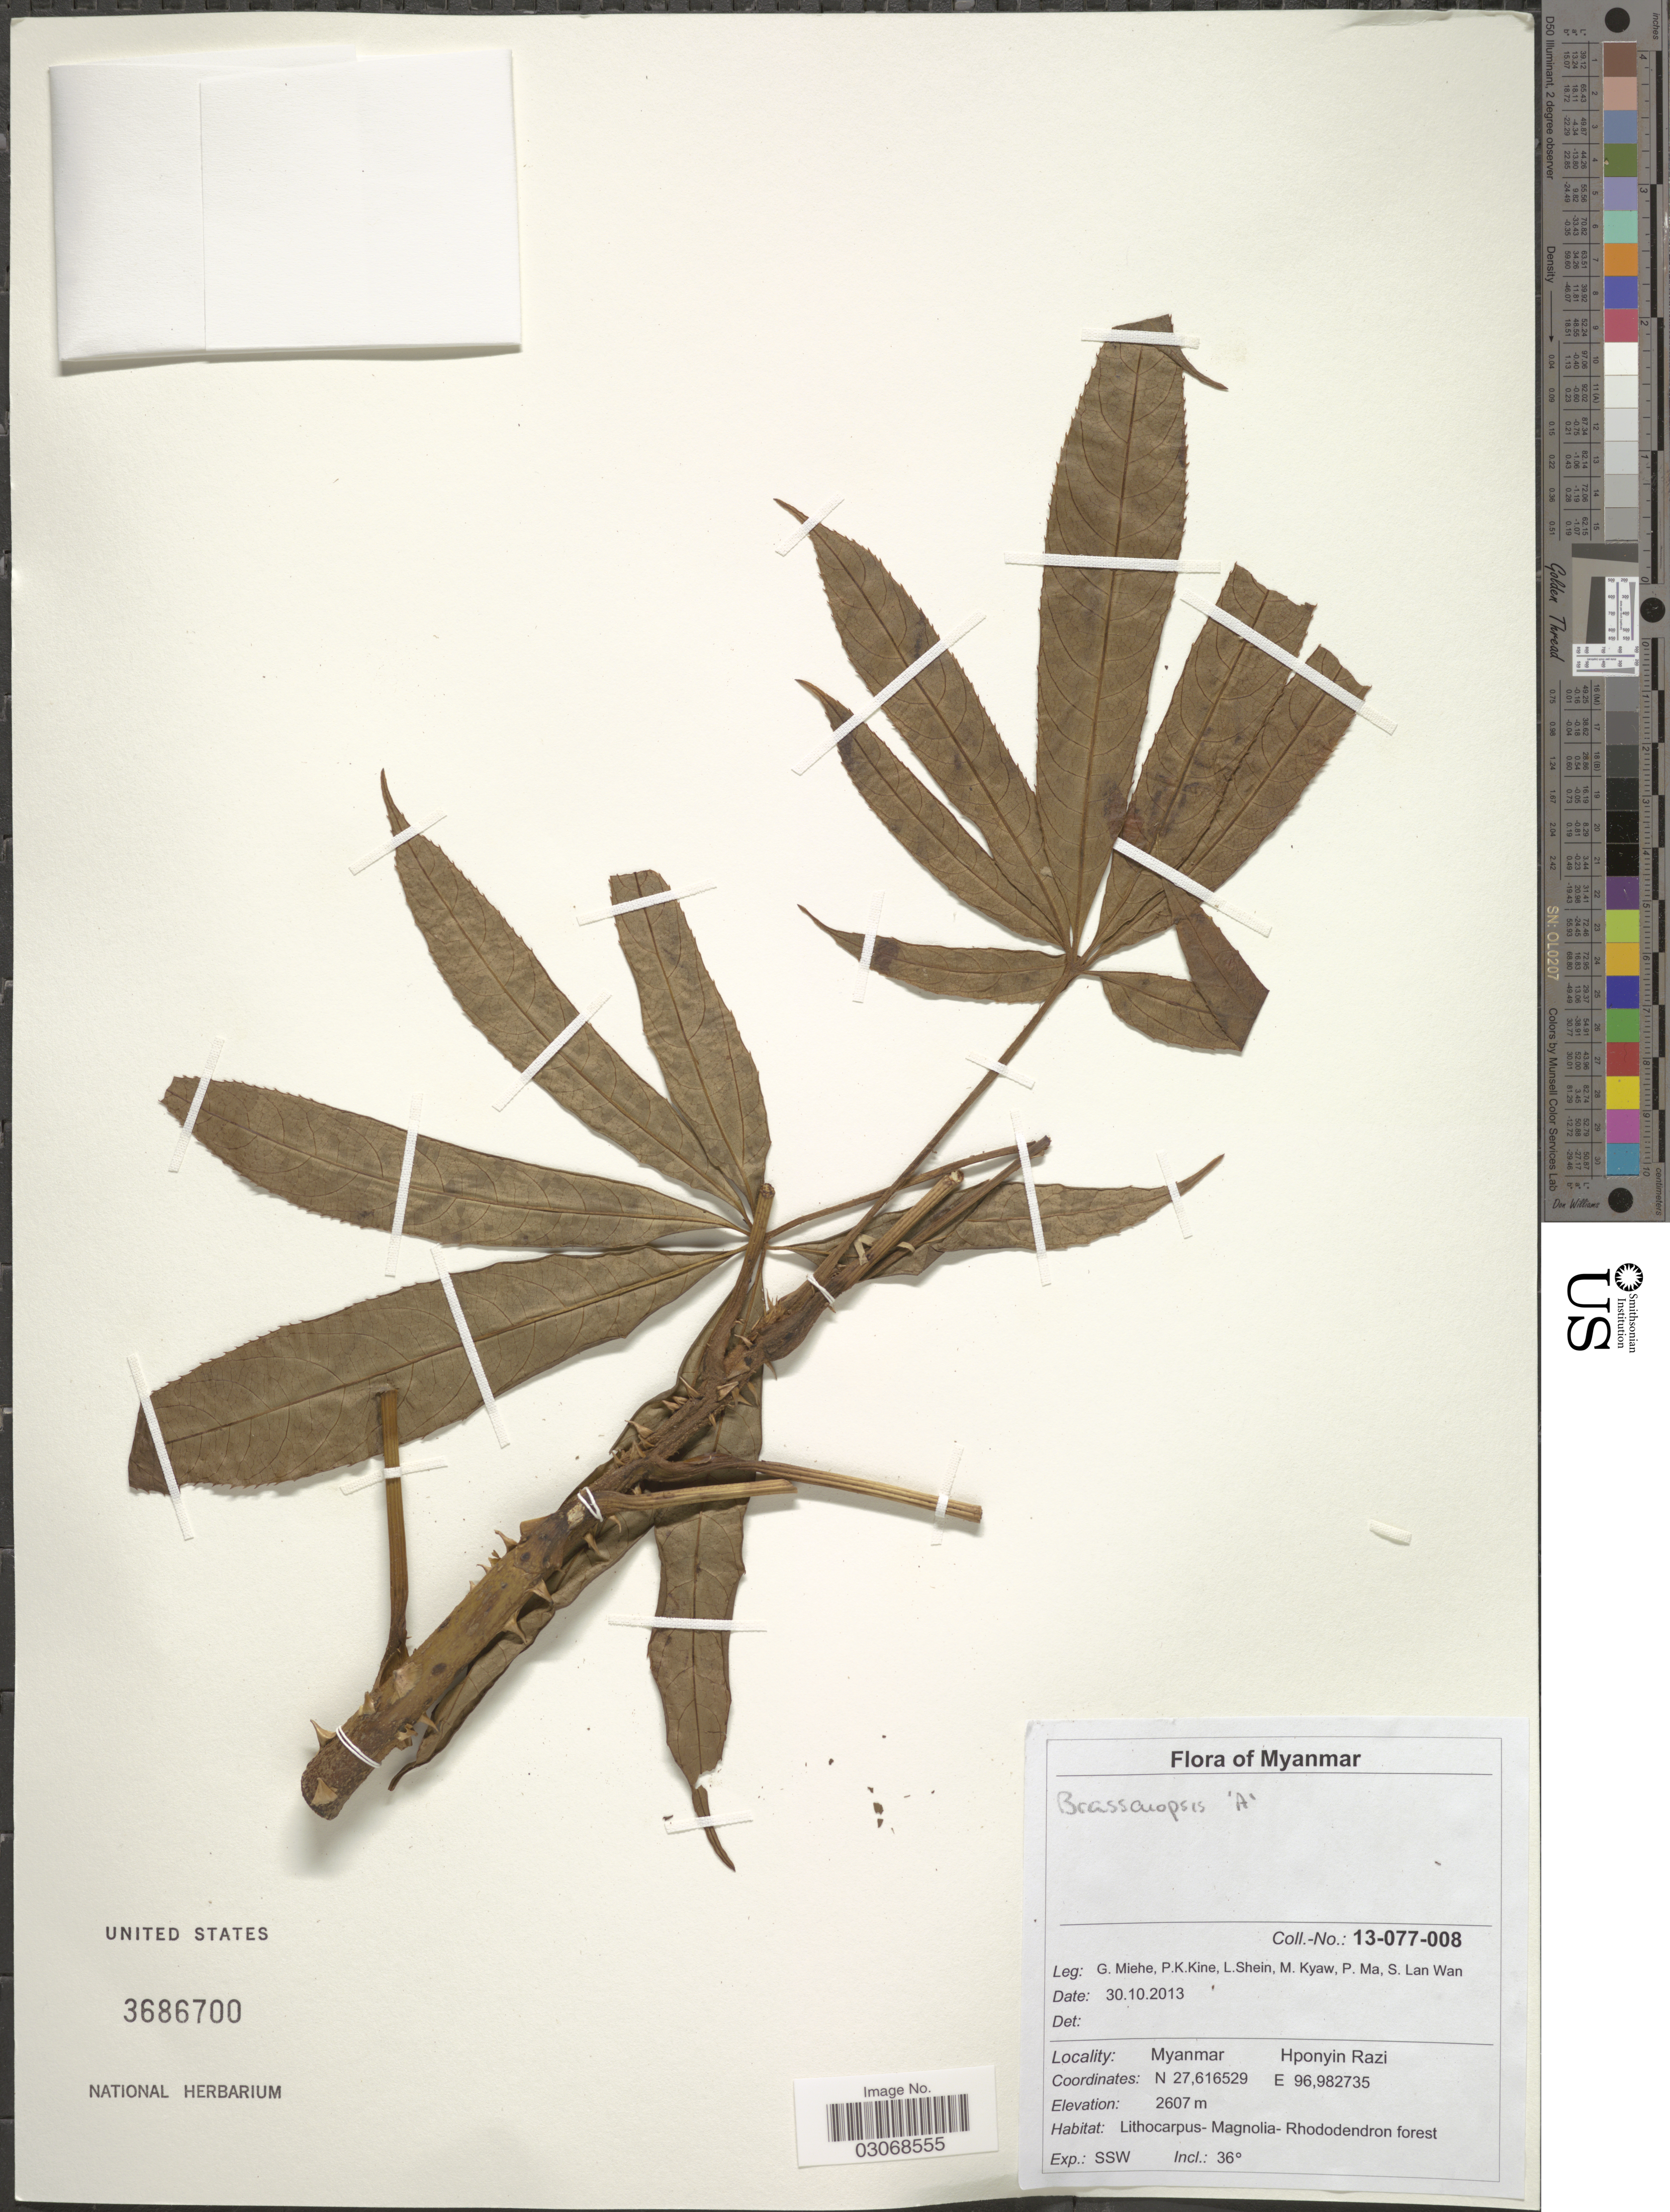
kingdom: Plantae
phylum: Tracheophyta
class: Magnoliopsida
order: Apiales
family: Araliaceae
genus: Brassaiopsis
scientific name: Brassaiopsis sp.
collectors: G. Miehe, P. Kine, L. Shein, M. Kyaw & et al.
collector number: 13-077-008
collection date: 2013-10-30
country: Myanmar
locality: Hponyin Razi.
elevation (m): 2607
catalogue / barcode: US 3686700